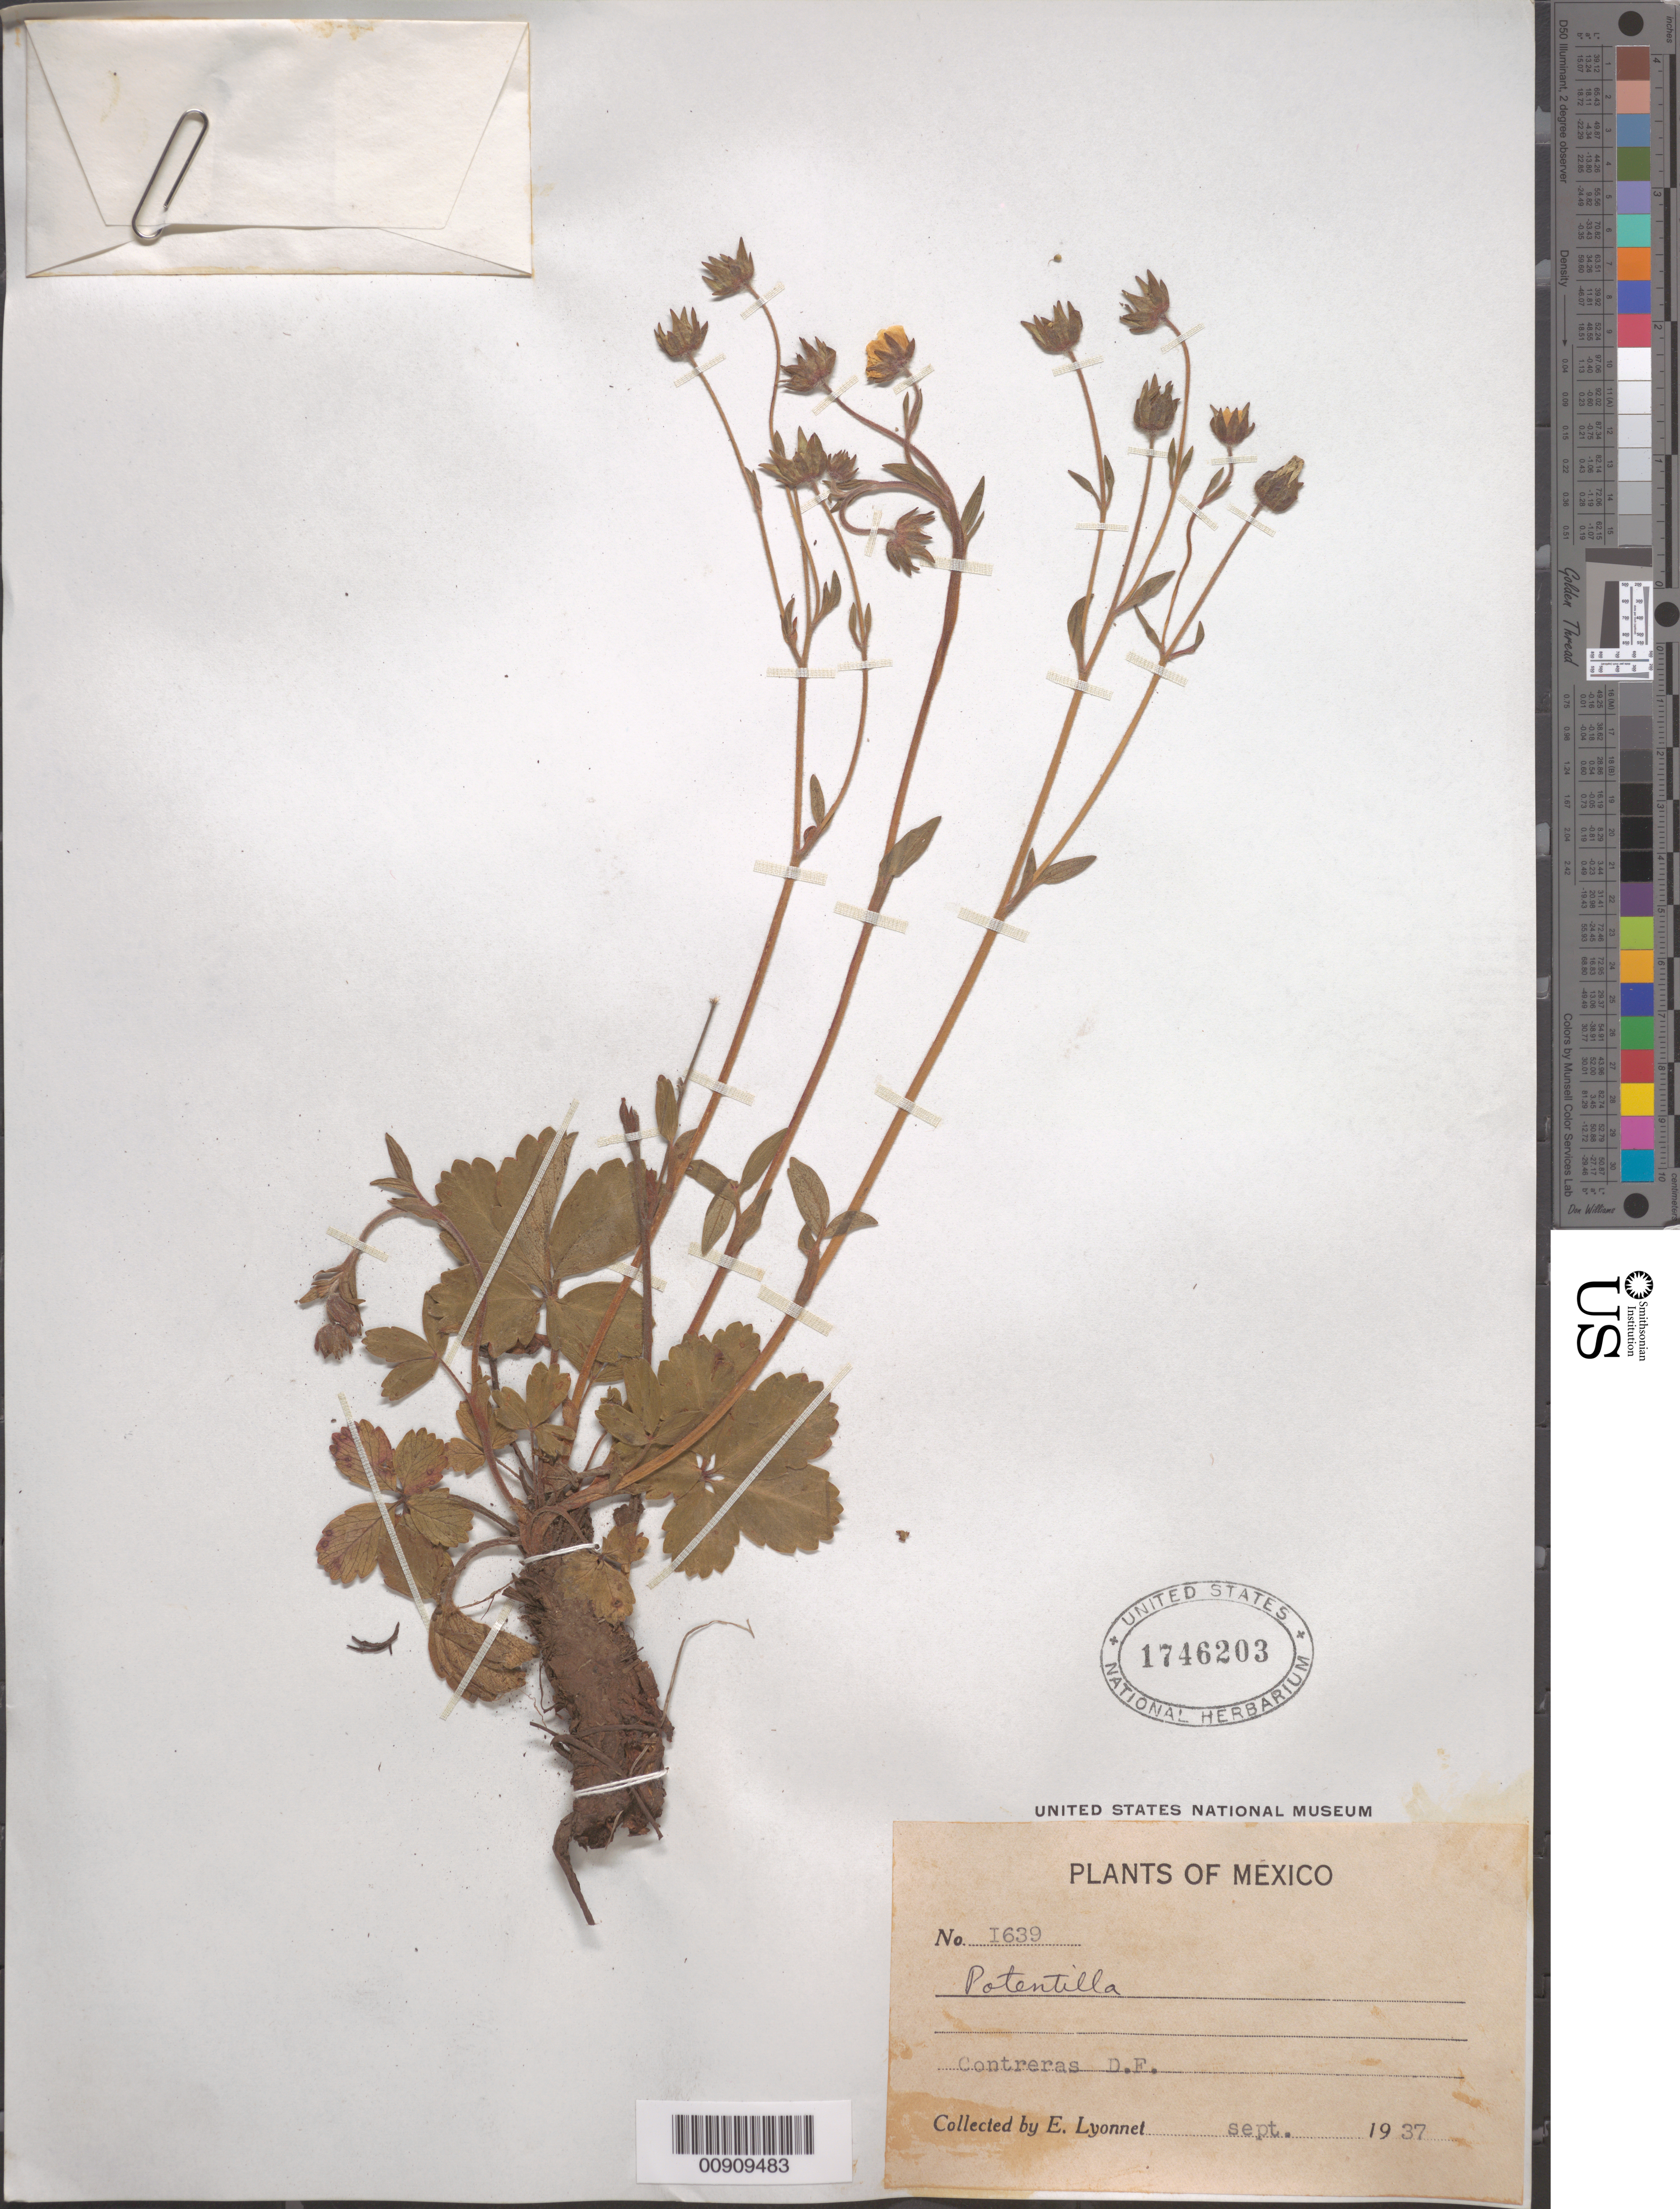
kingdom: Plantae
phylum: Tracheophyta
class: Magnoliopsida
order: Rosales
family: Rosaceae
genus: Potentilla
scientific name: Potentilla sp.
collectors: Bro. E. Lyonnet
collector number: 1639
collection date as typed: Sep 1937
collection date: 1937-09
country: Mexico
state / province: Distrito Federal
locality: Contreras, D.F.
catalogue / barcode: US 1746203